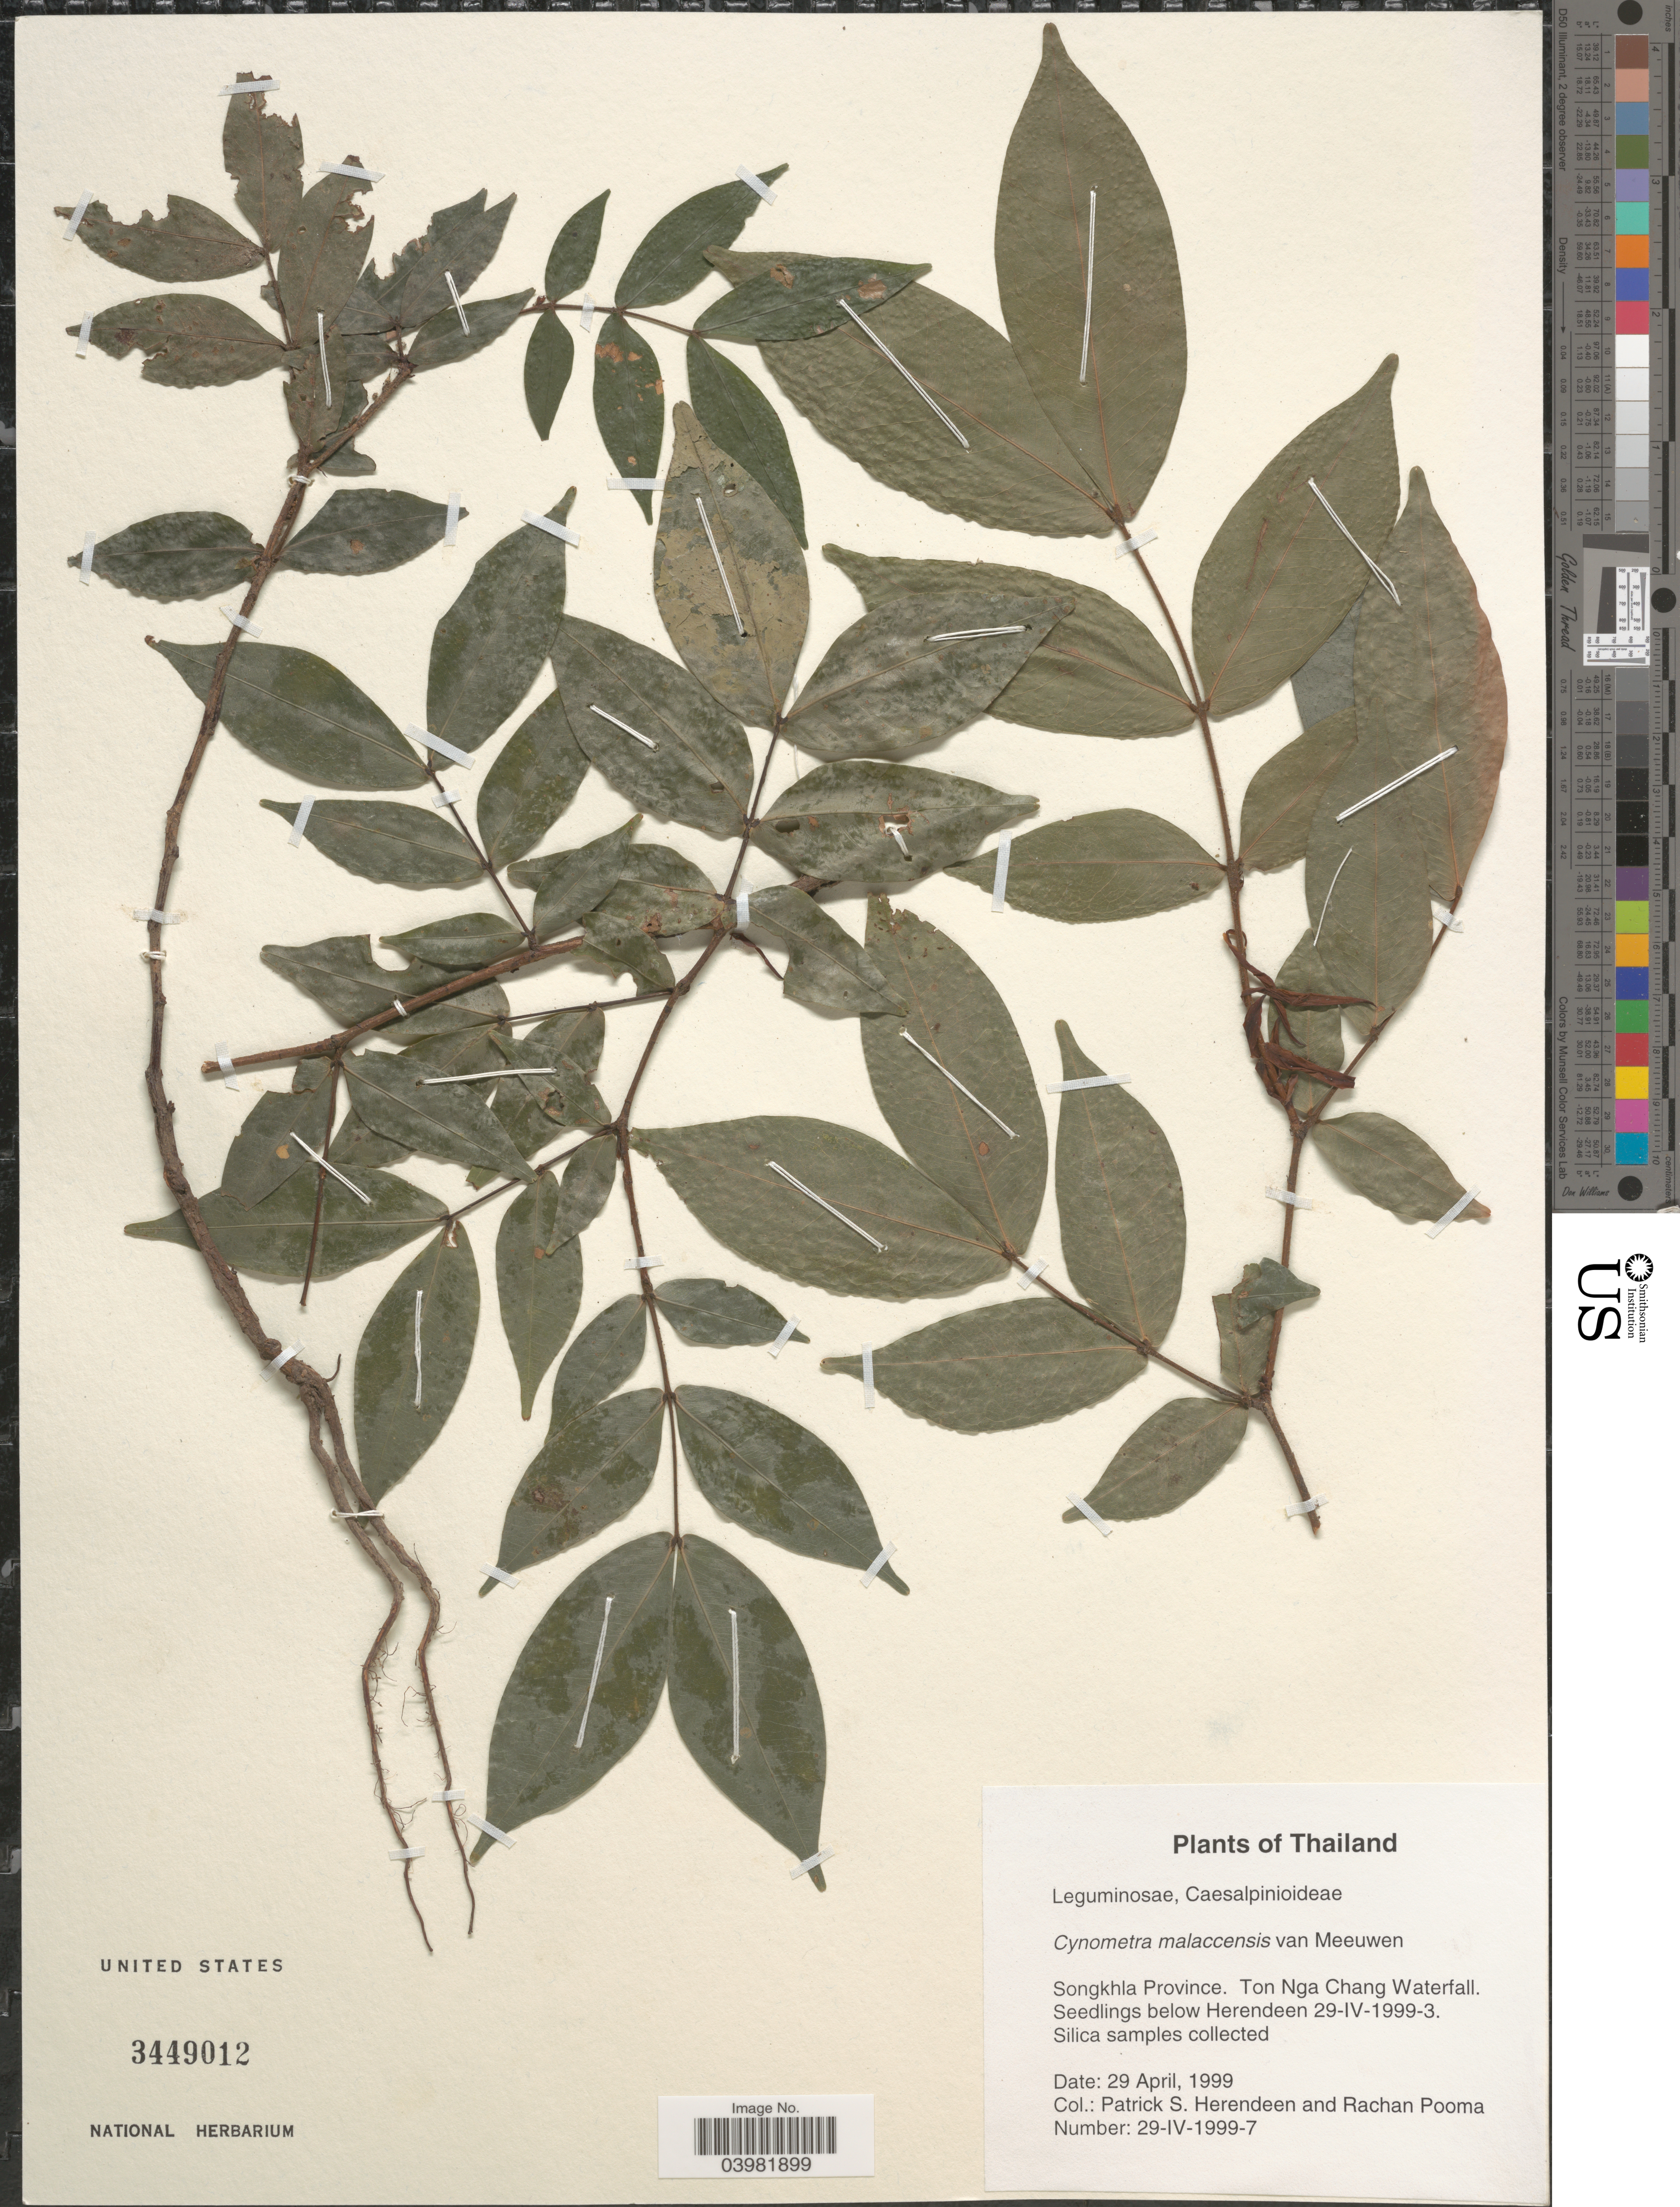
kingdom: Plantae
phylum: Tracheophyta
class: Magnoliopsida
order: Fabales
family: Fabaceae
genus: Cynometra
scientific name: Cynometra malaccensis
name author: Meeuwen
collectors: P. S. Herendeen & R. Pooma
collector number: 29-IV-1999-7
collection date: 1999-04-29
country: Thailand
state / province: Songkhla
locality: Ton Nga Chang Waterfall. Seedlings below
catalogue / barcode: US 3449012